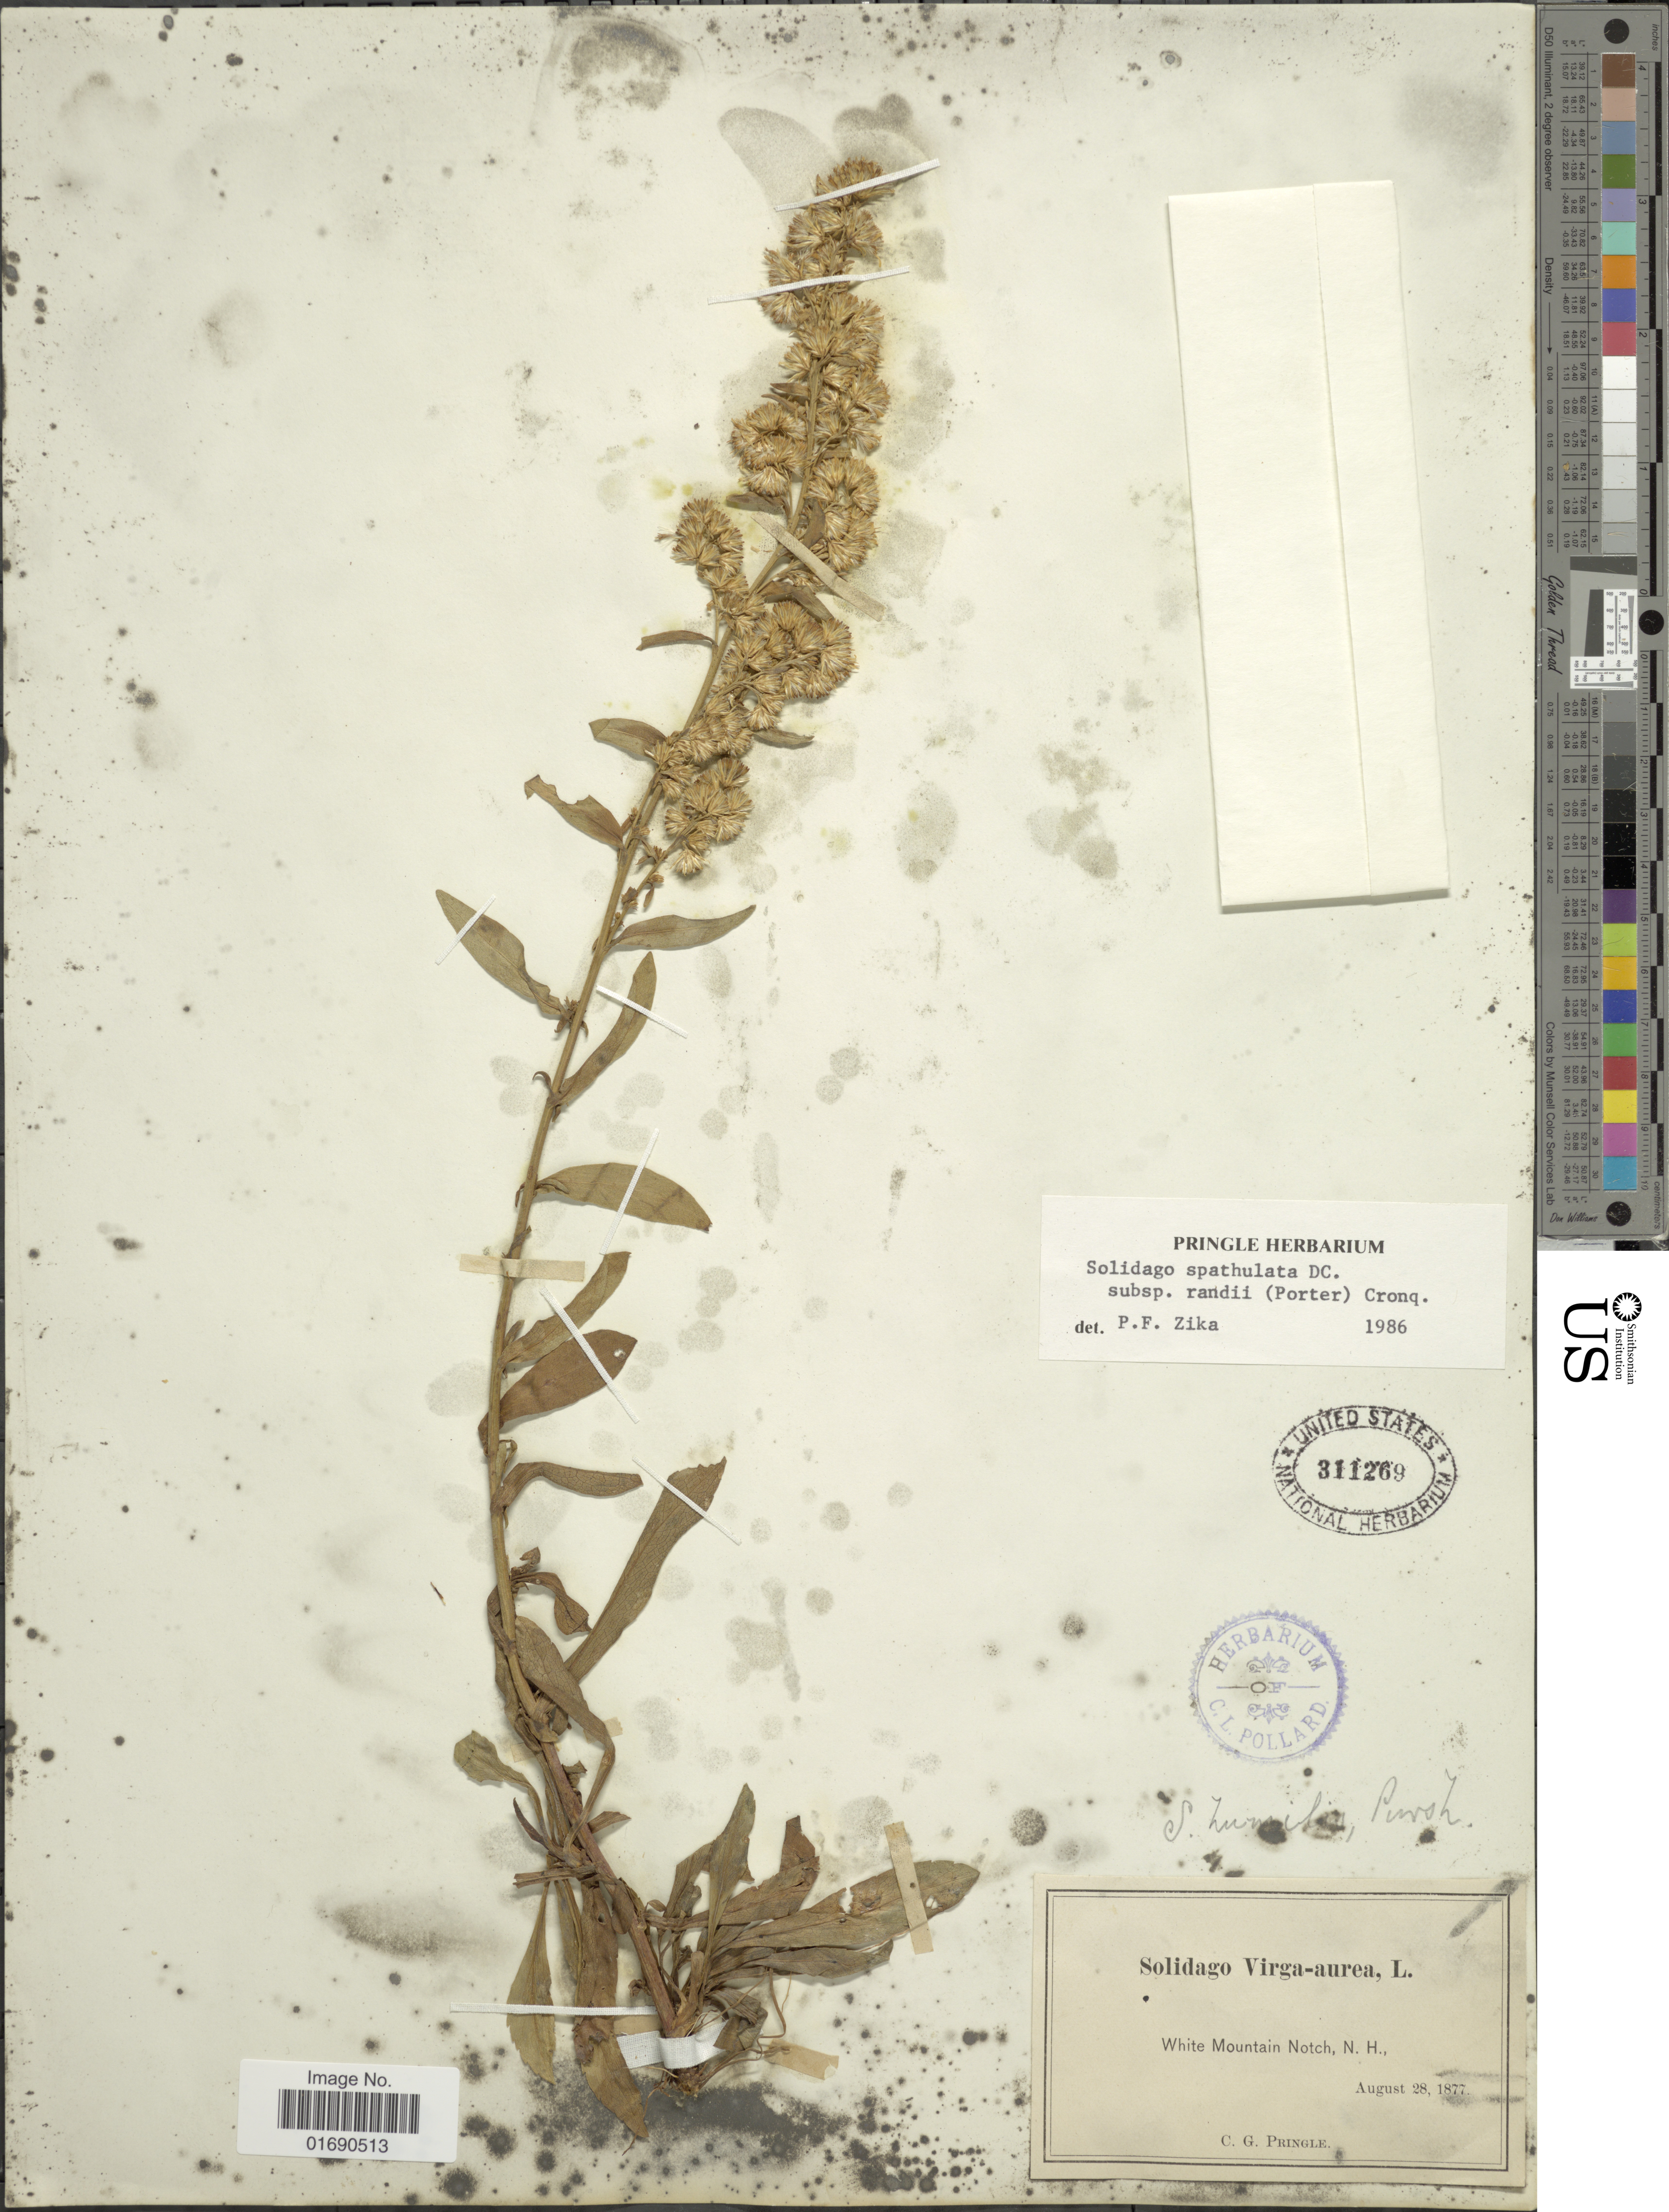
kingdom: Plantae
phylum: Tracheophyta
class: Magnoliopsida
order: Asterales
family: Asteraceae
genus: Solidago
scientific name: Solidago randii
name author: (Porter) Britton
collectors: C. G. Pringle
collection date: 1877-08-28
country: United States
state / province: New Hampshire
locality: White Mountain Notch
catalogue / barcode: US 311269